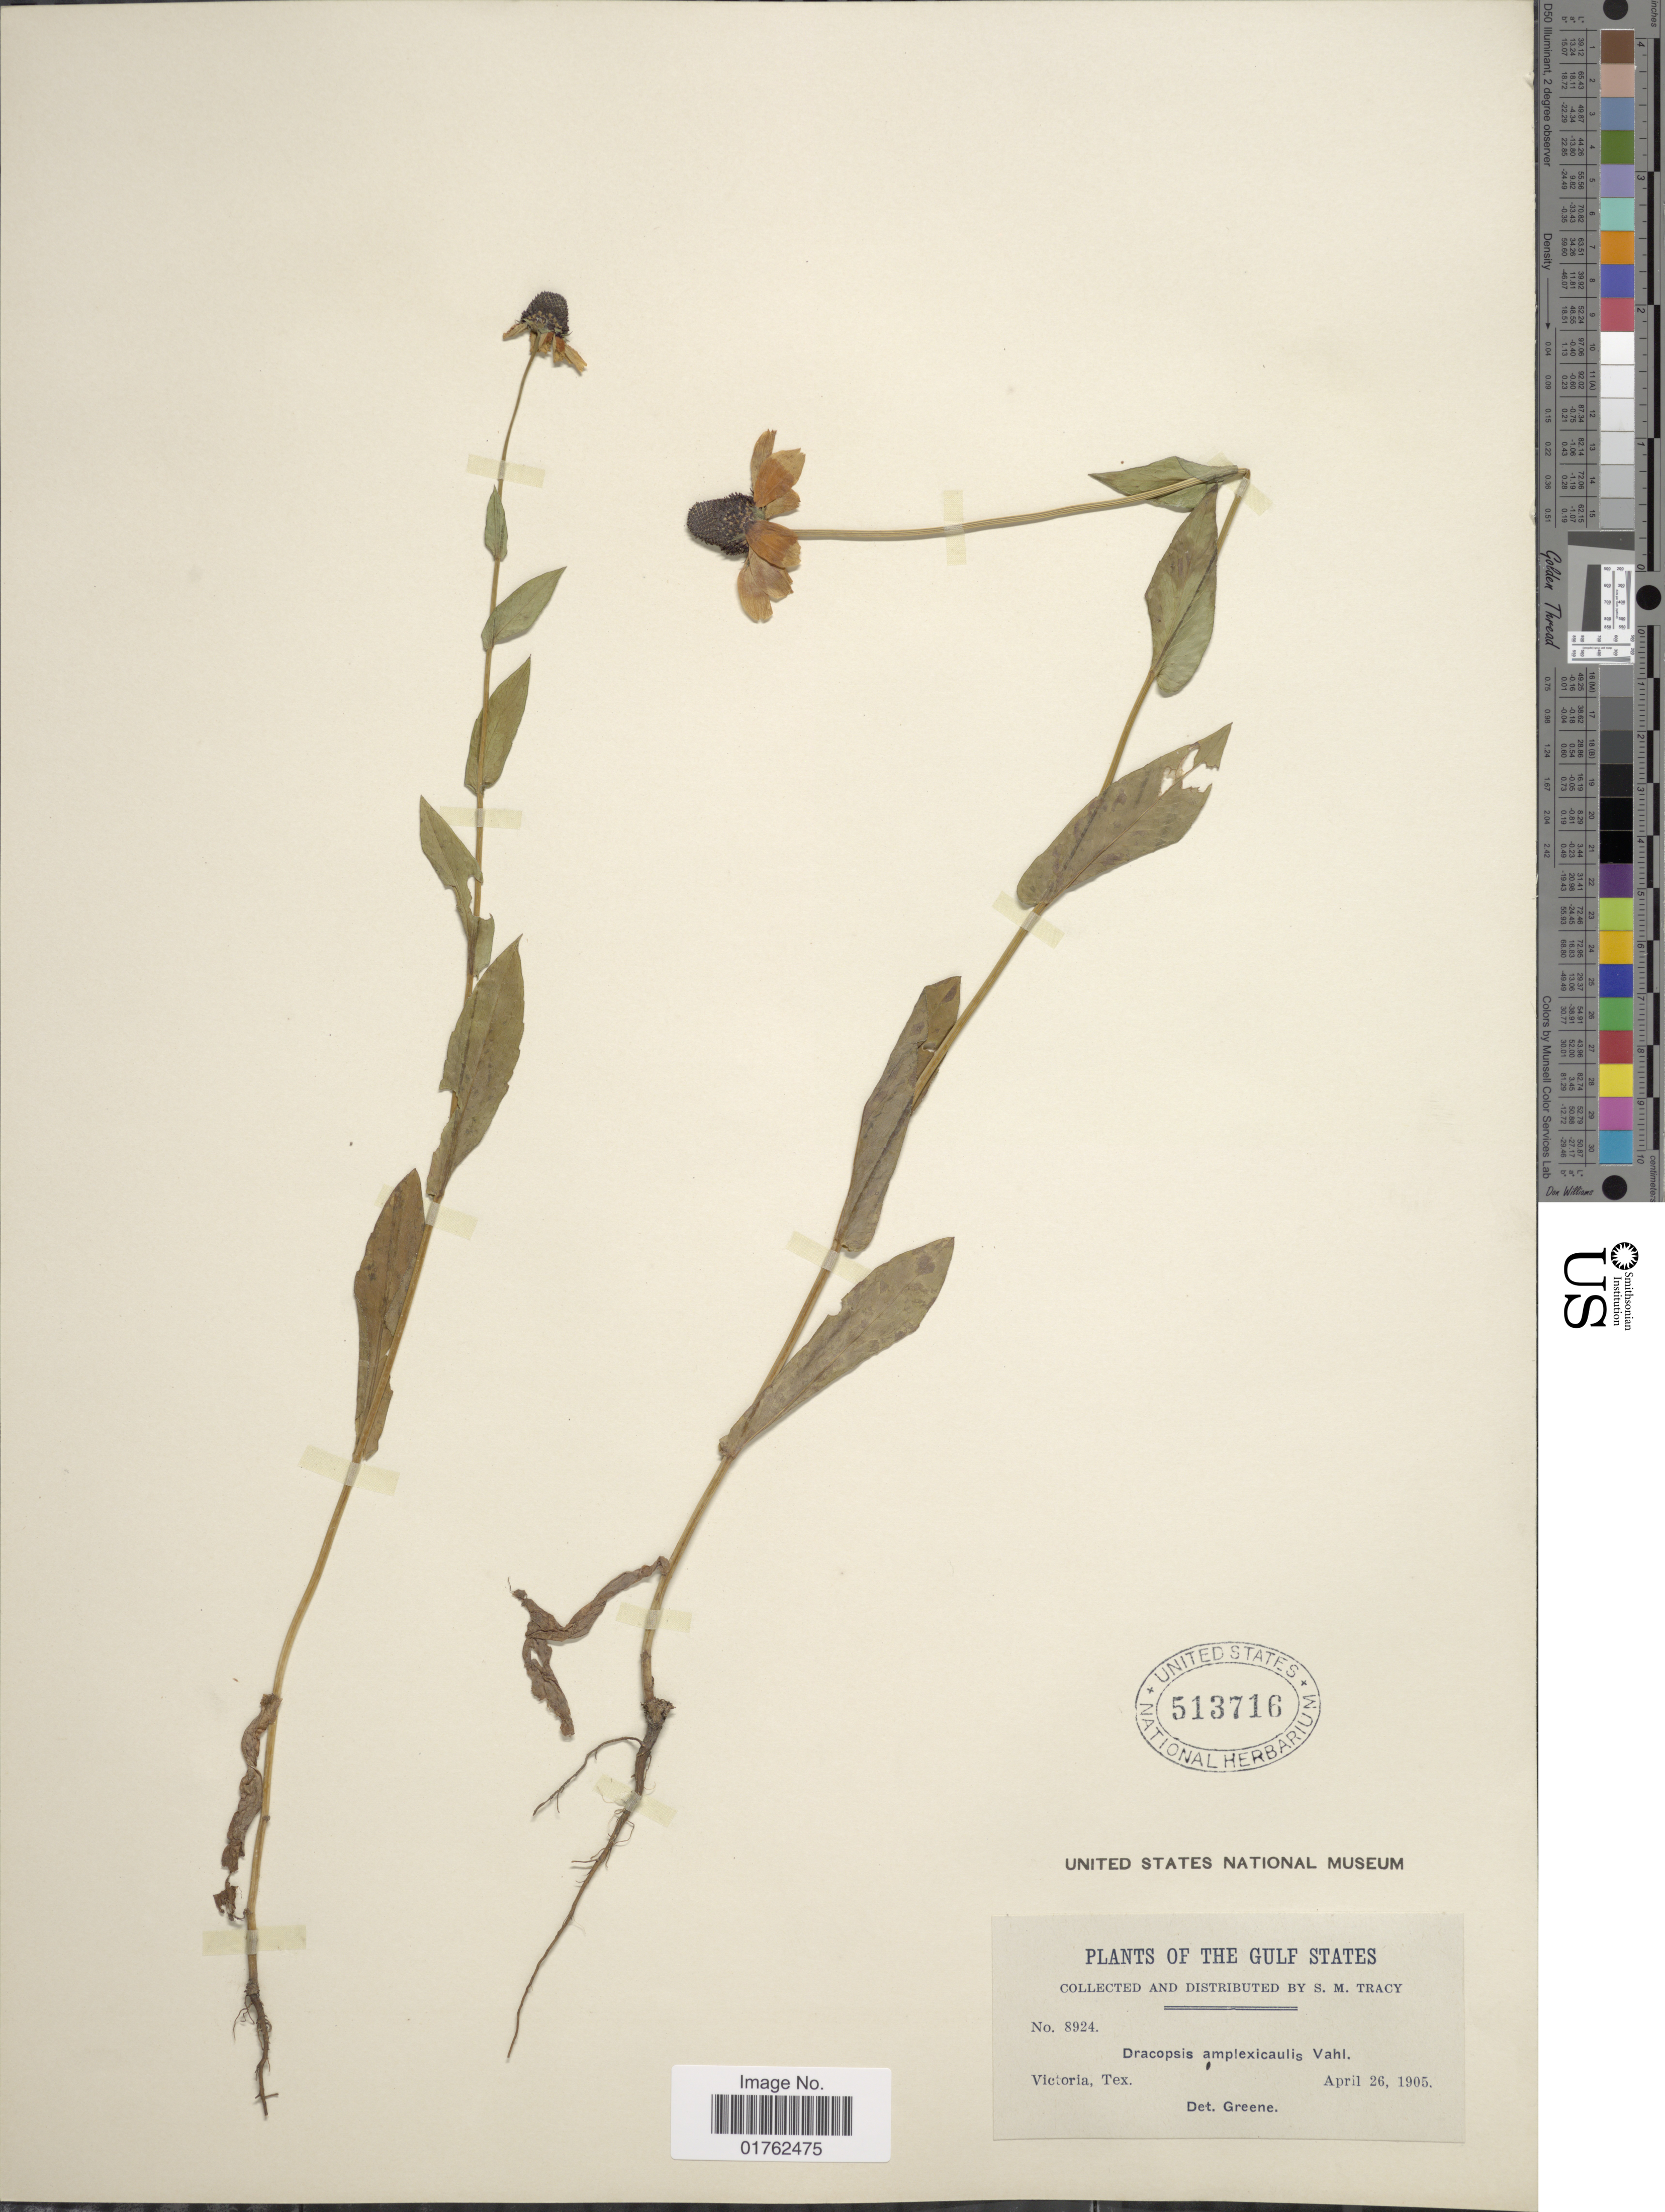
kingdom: Plantae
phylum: Tracheophyta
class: Magnoliopsida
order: Asterales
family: Asteraceae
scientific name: Dracopis amplexicaulis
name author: (Vahl) Cass.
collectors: S. M. Tracy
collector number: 8924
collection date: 1905-04-26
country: United States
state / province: Texas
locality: Victoria.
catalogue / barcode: US 513716